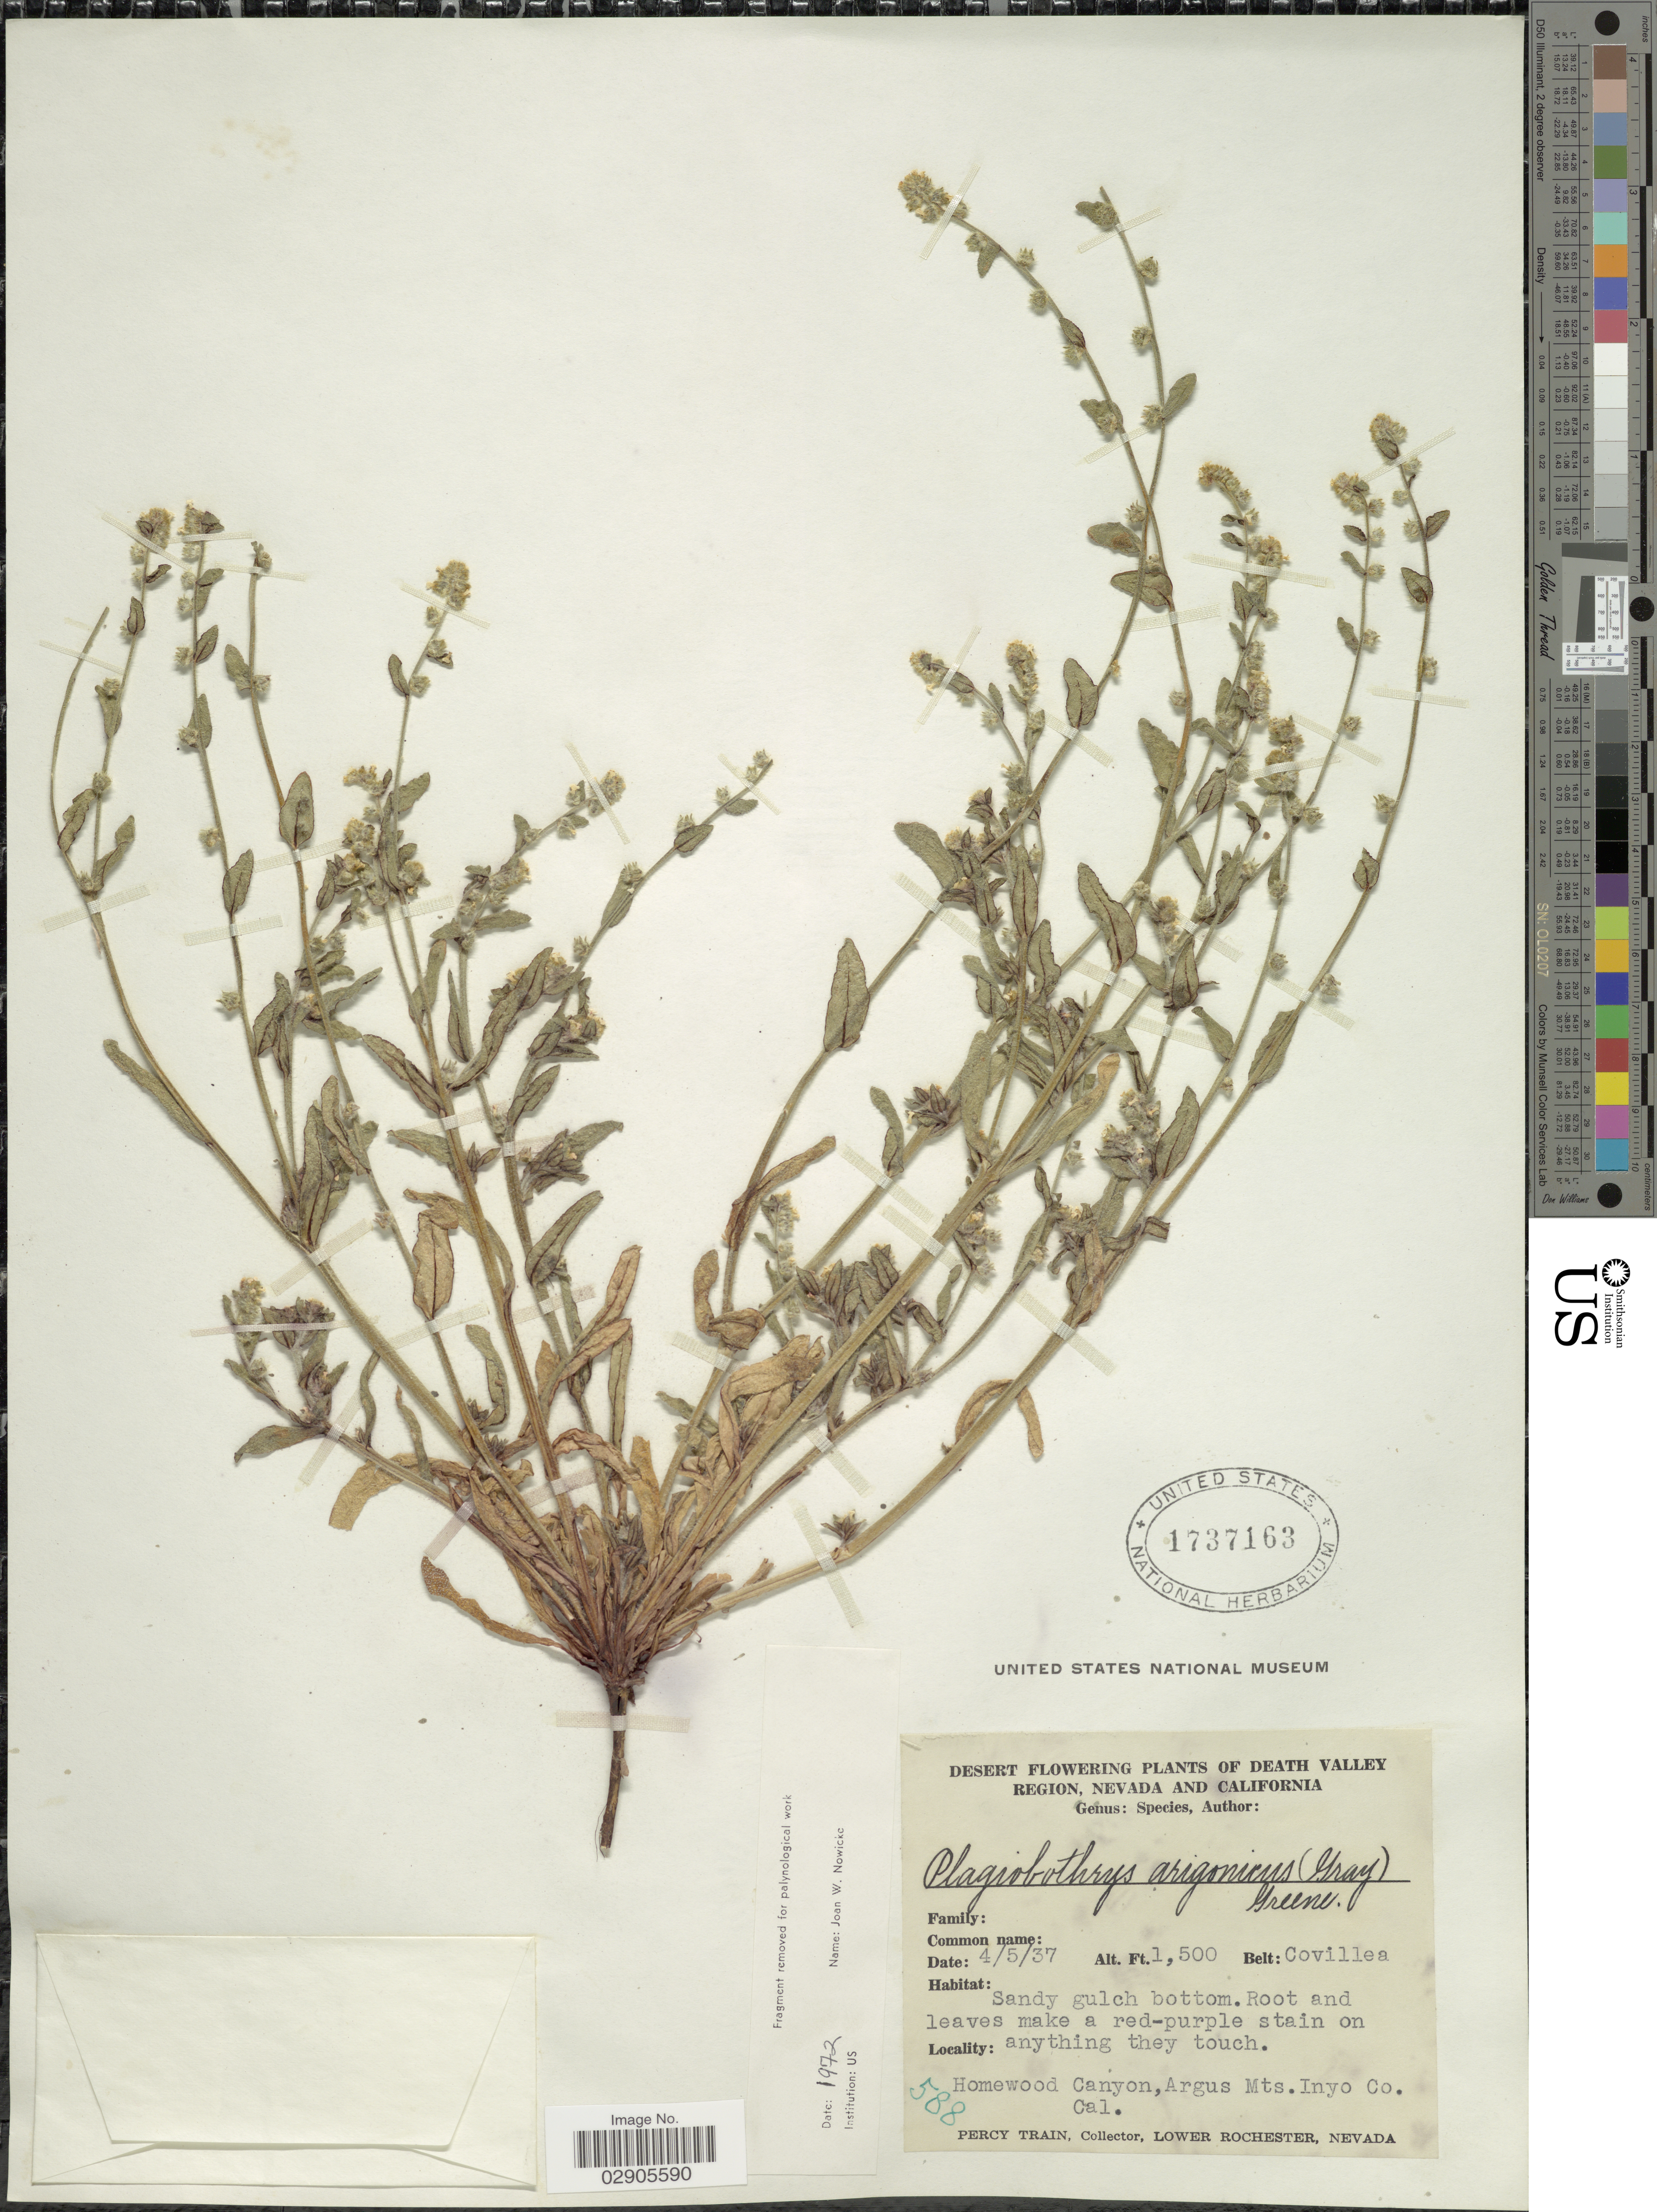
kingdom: Plantae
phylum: Tracheophyta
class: Magnoliopsida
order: Boraginales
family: Boraginaceae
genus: Plagiobothrys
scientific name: Plagiobothrys arizonicus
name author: (A. Gray) Greene ex A. Gray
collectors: P. Train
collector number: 588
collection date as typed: Transcribed d/m/y: 4/5/37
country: United States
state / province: California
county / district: Inyo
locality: Death Valley Region. Homewood Canyon, Argus Mts. Inyo Co. Cal.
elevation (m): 457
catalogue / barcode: US 1737163